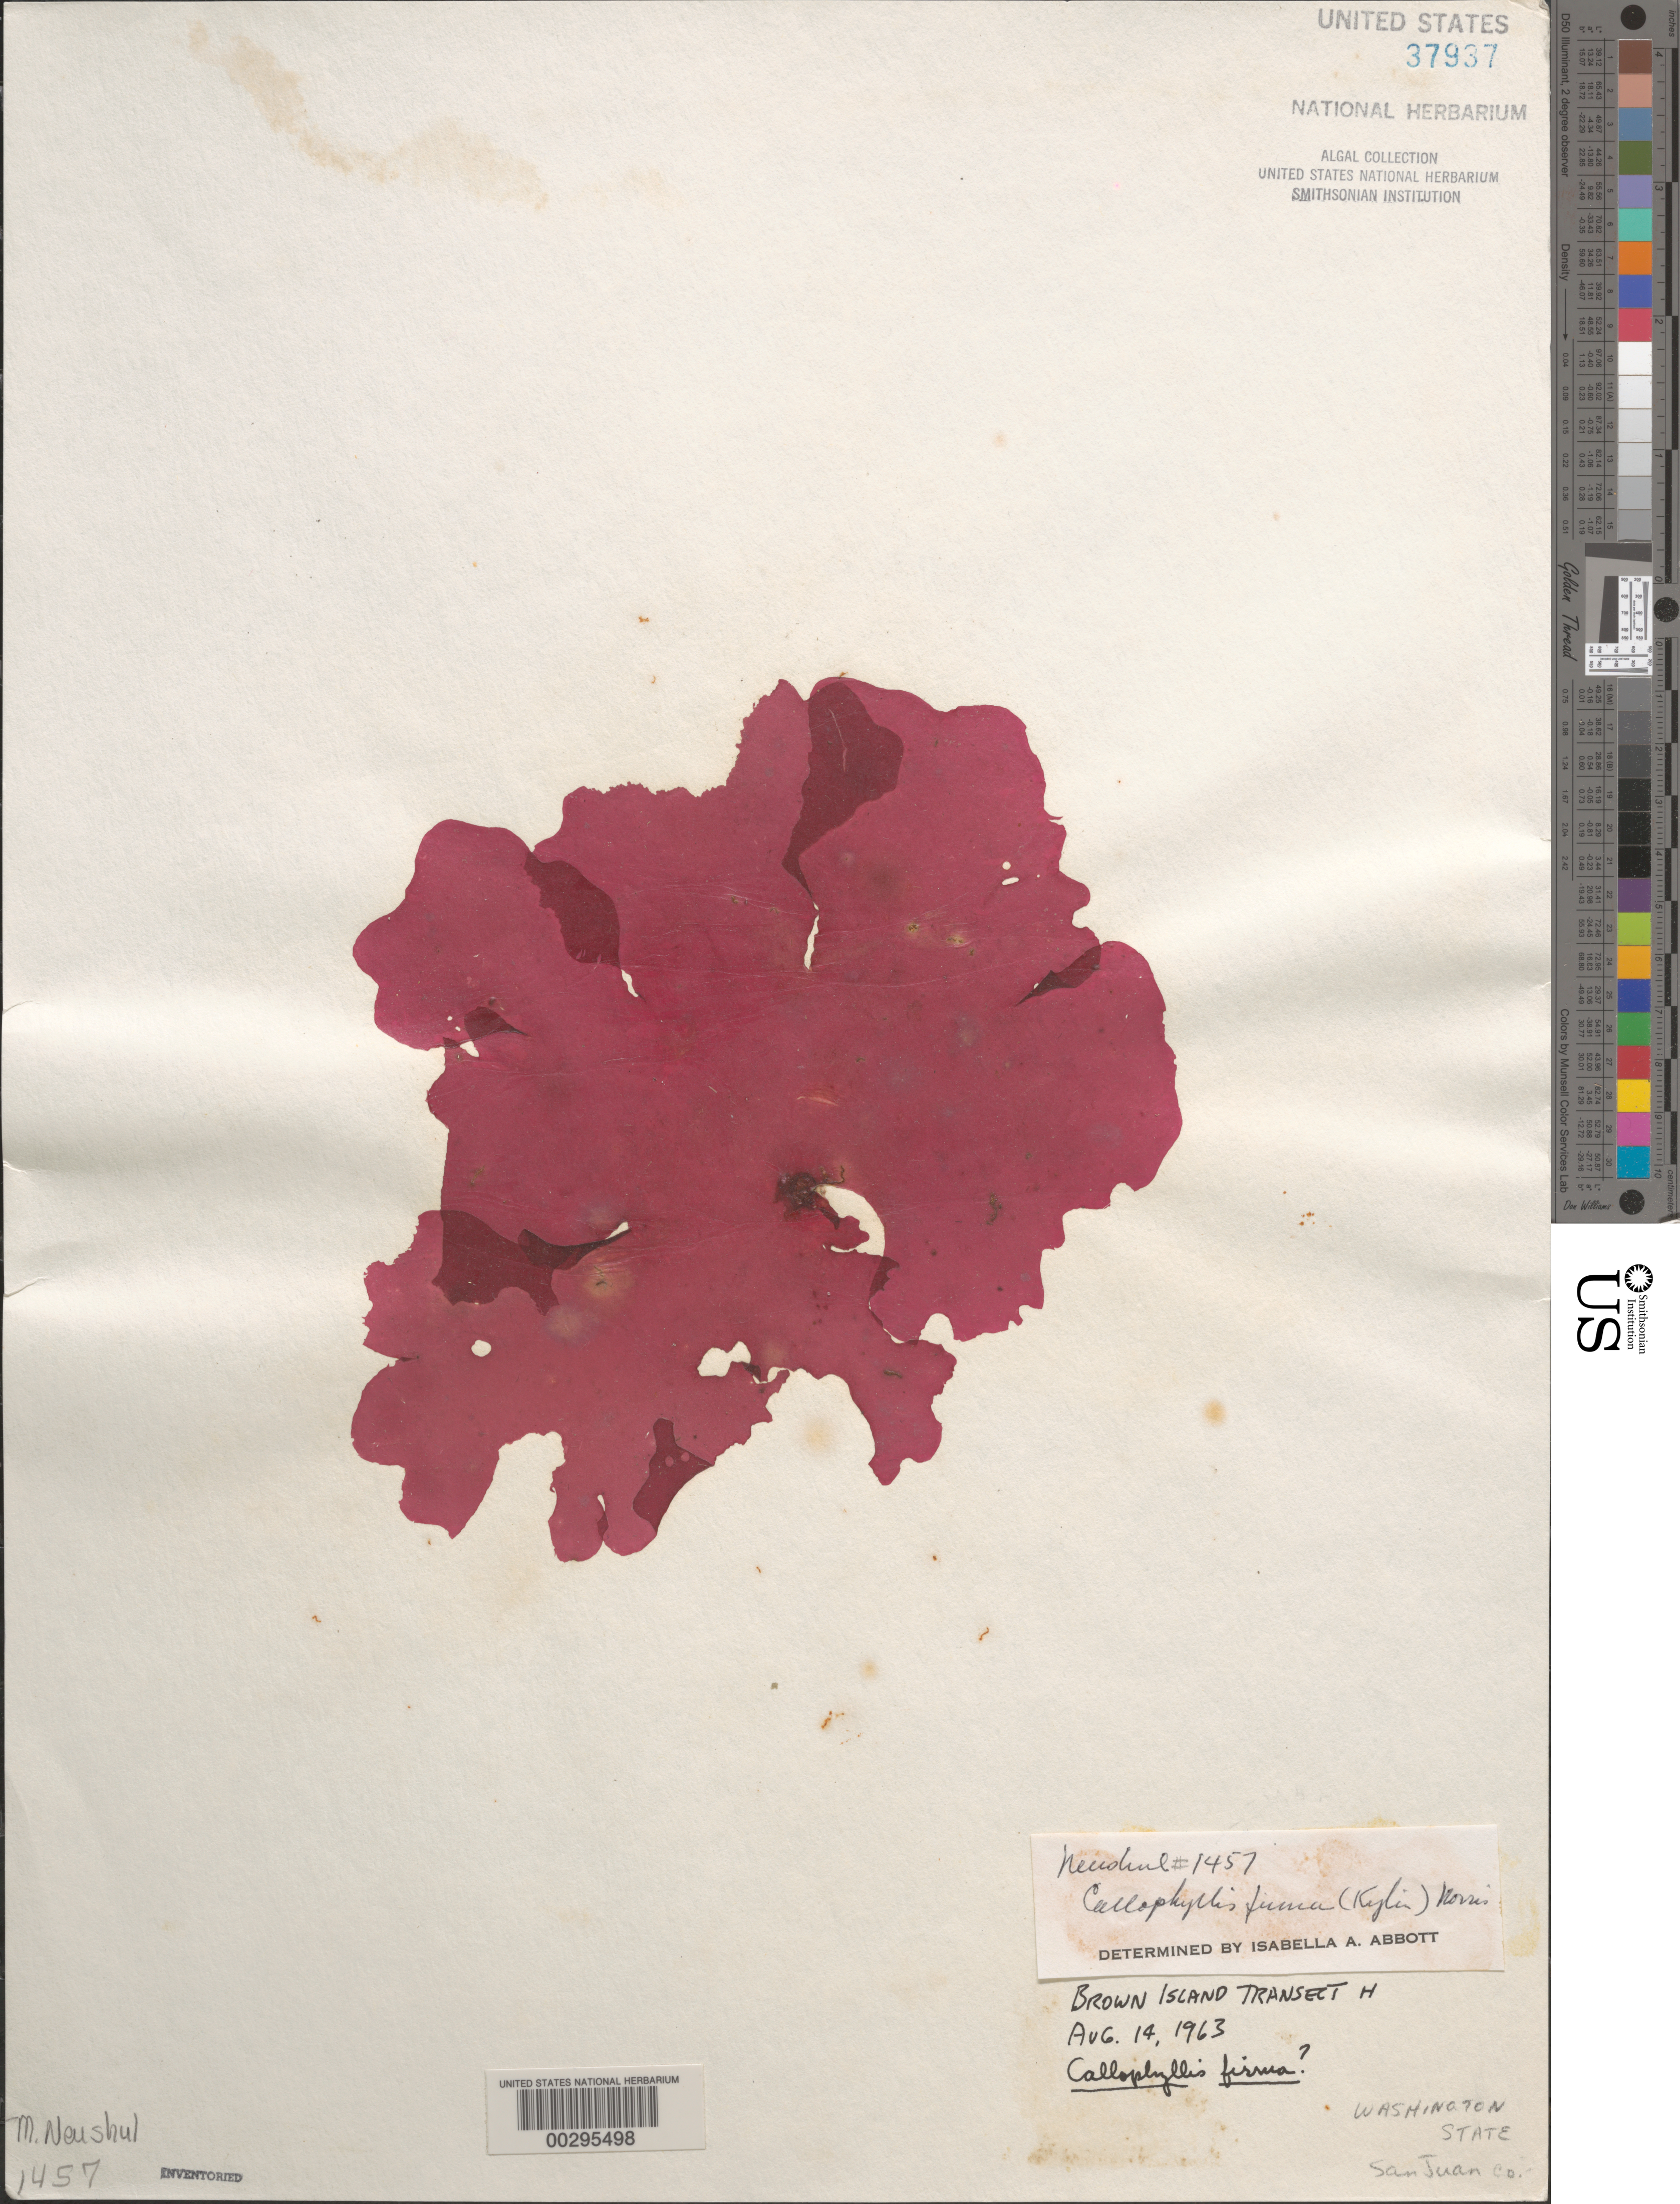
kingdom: Plantae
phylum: Rhodophyta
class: Florideophyceae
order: Gigartinales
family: Kallymeniaceae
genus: Salishia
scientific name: Salishia firma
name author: (Kylin) Clarkston & G.W. Saunders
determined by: Algae name updating Project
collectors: M. Neushul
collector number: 1457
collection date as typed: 14 Aug 1963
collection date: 1963-08-14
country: United States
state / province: Washington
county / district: San Juan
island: Brown Island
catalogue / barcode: US 37937